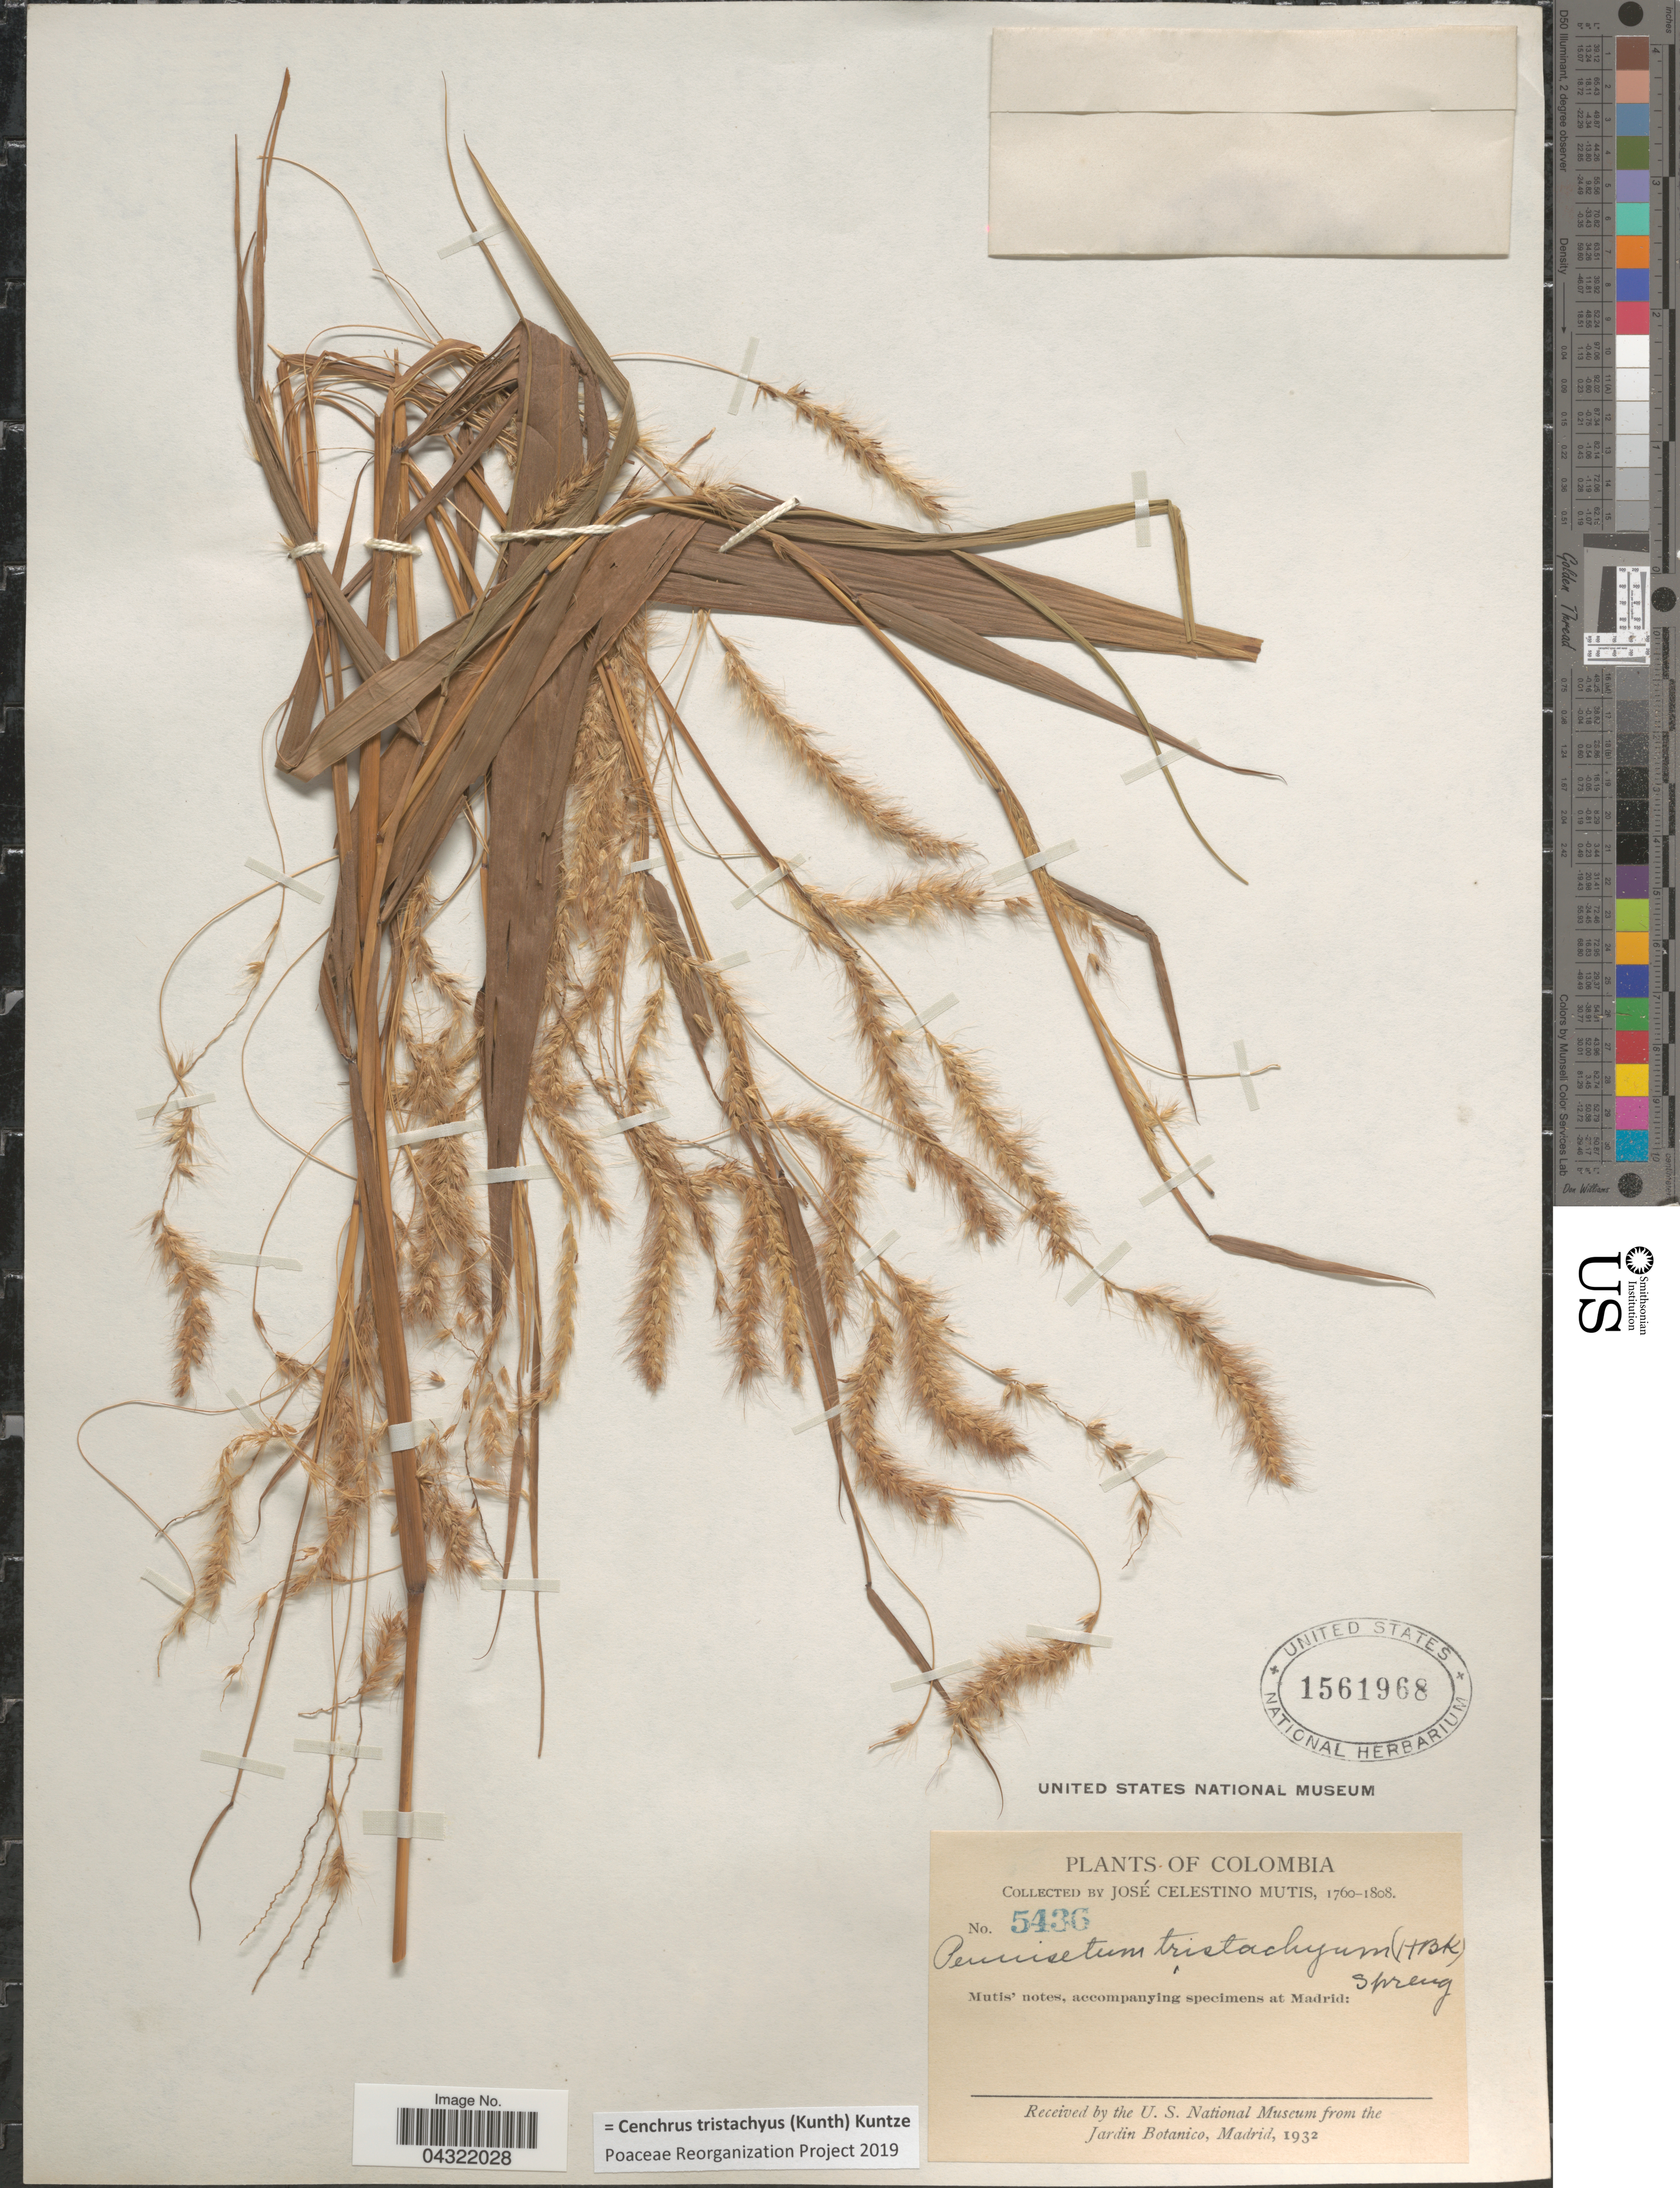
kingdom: Plantae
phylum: Tracheophyta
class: Liliopsida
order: Poales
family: Poaceae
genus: Cenchrus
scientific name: Cenchrus tristachyus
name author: (Kunth) Kuntze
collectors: J. C. B. Mutis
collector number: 5436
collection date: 1760/1808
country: Colombia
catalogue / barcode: US 1561968